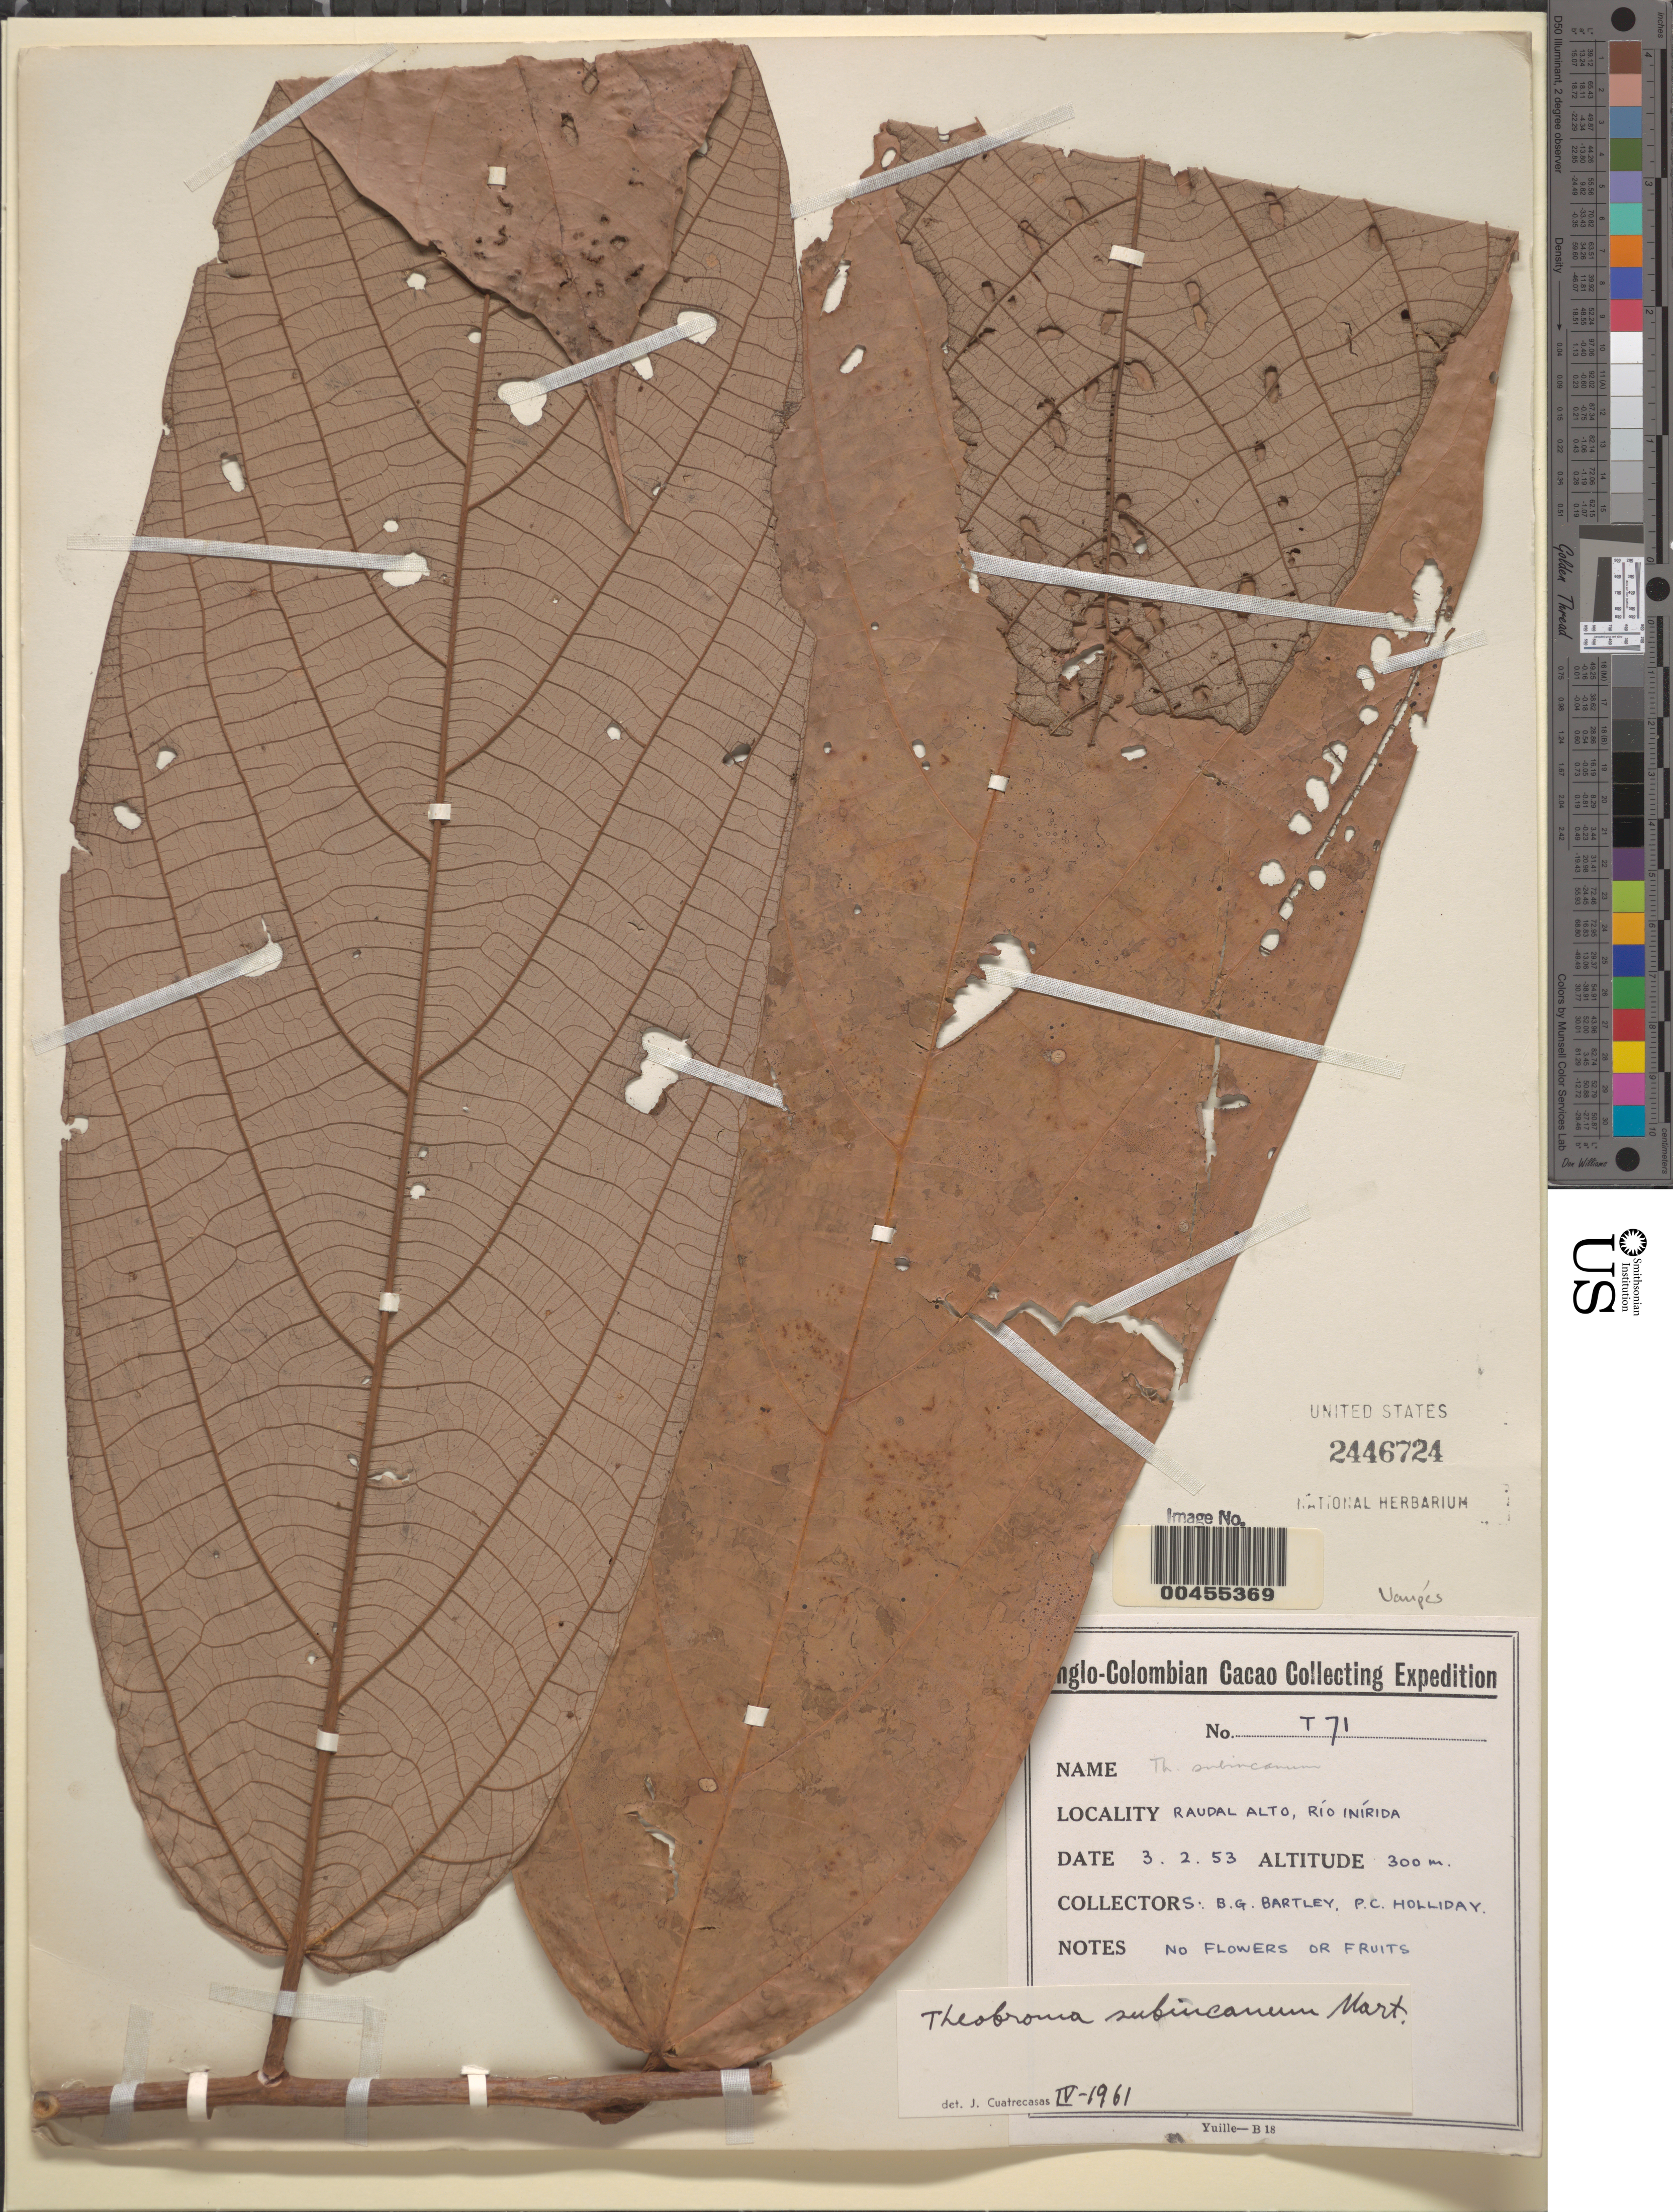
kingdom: Plantae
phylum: Tracheophyta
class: Magnoliopsida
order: Malvales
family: Malvaceae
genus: Theobroma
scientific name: Theobroma subincanum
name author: Mart.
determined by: Cuatrecasas, J.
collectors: B. Bartley & P. C. Holliday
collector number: T71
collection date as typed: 03 Feb 1953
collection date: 1953-02-03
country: Colombia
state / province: Vaupés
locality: Raudal Alto, Río Inírida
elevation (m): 300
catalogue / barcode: US 2446724